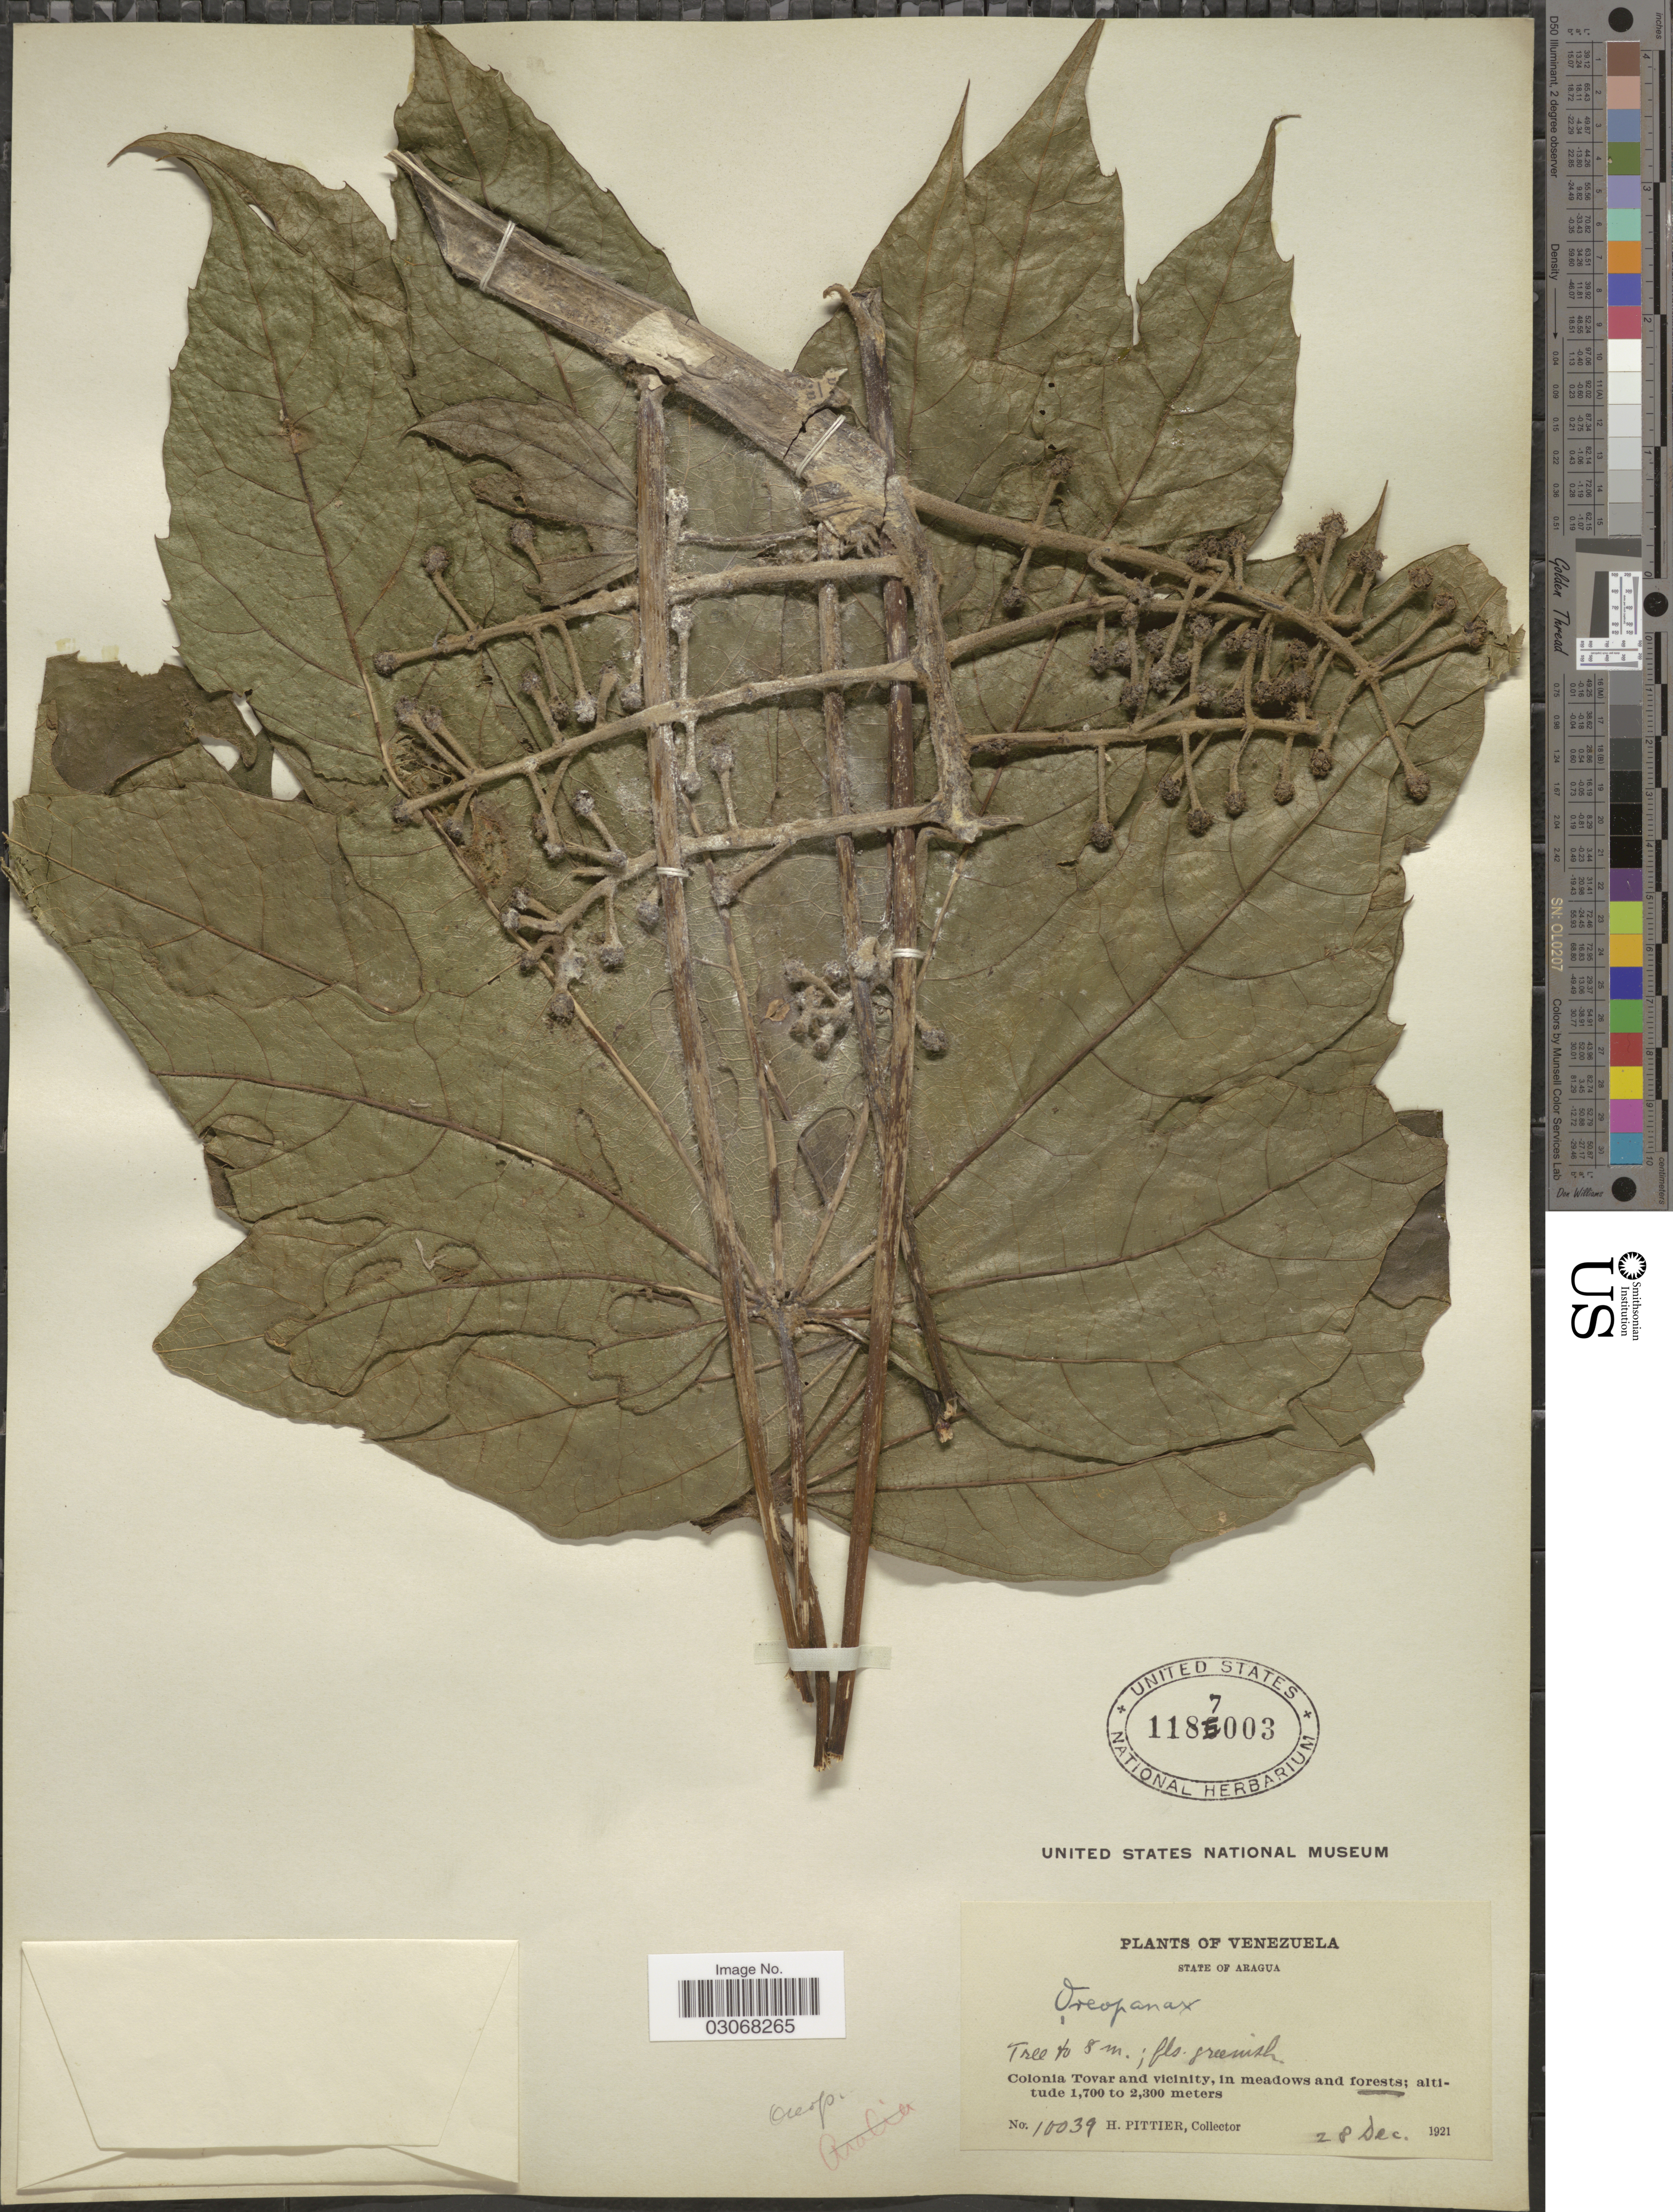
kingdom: Plantae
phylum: Tracheophyta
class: Magnoliopsida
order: Apiales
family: Araliaceae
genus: Oreopanax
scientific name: Oreopanax sp.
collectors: H. F. Pittier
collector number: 10039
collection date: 1921-12-28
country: Venezuela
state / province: Aragua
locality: Colonia Tovar and vicinity, in meadows and forests.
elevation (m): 1700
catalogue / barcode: US 1187003